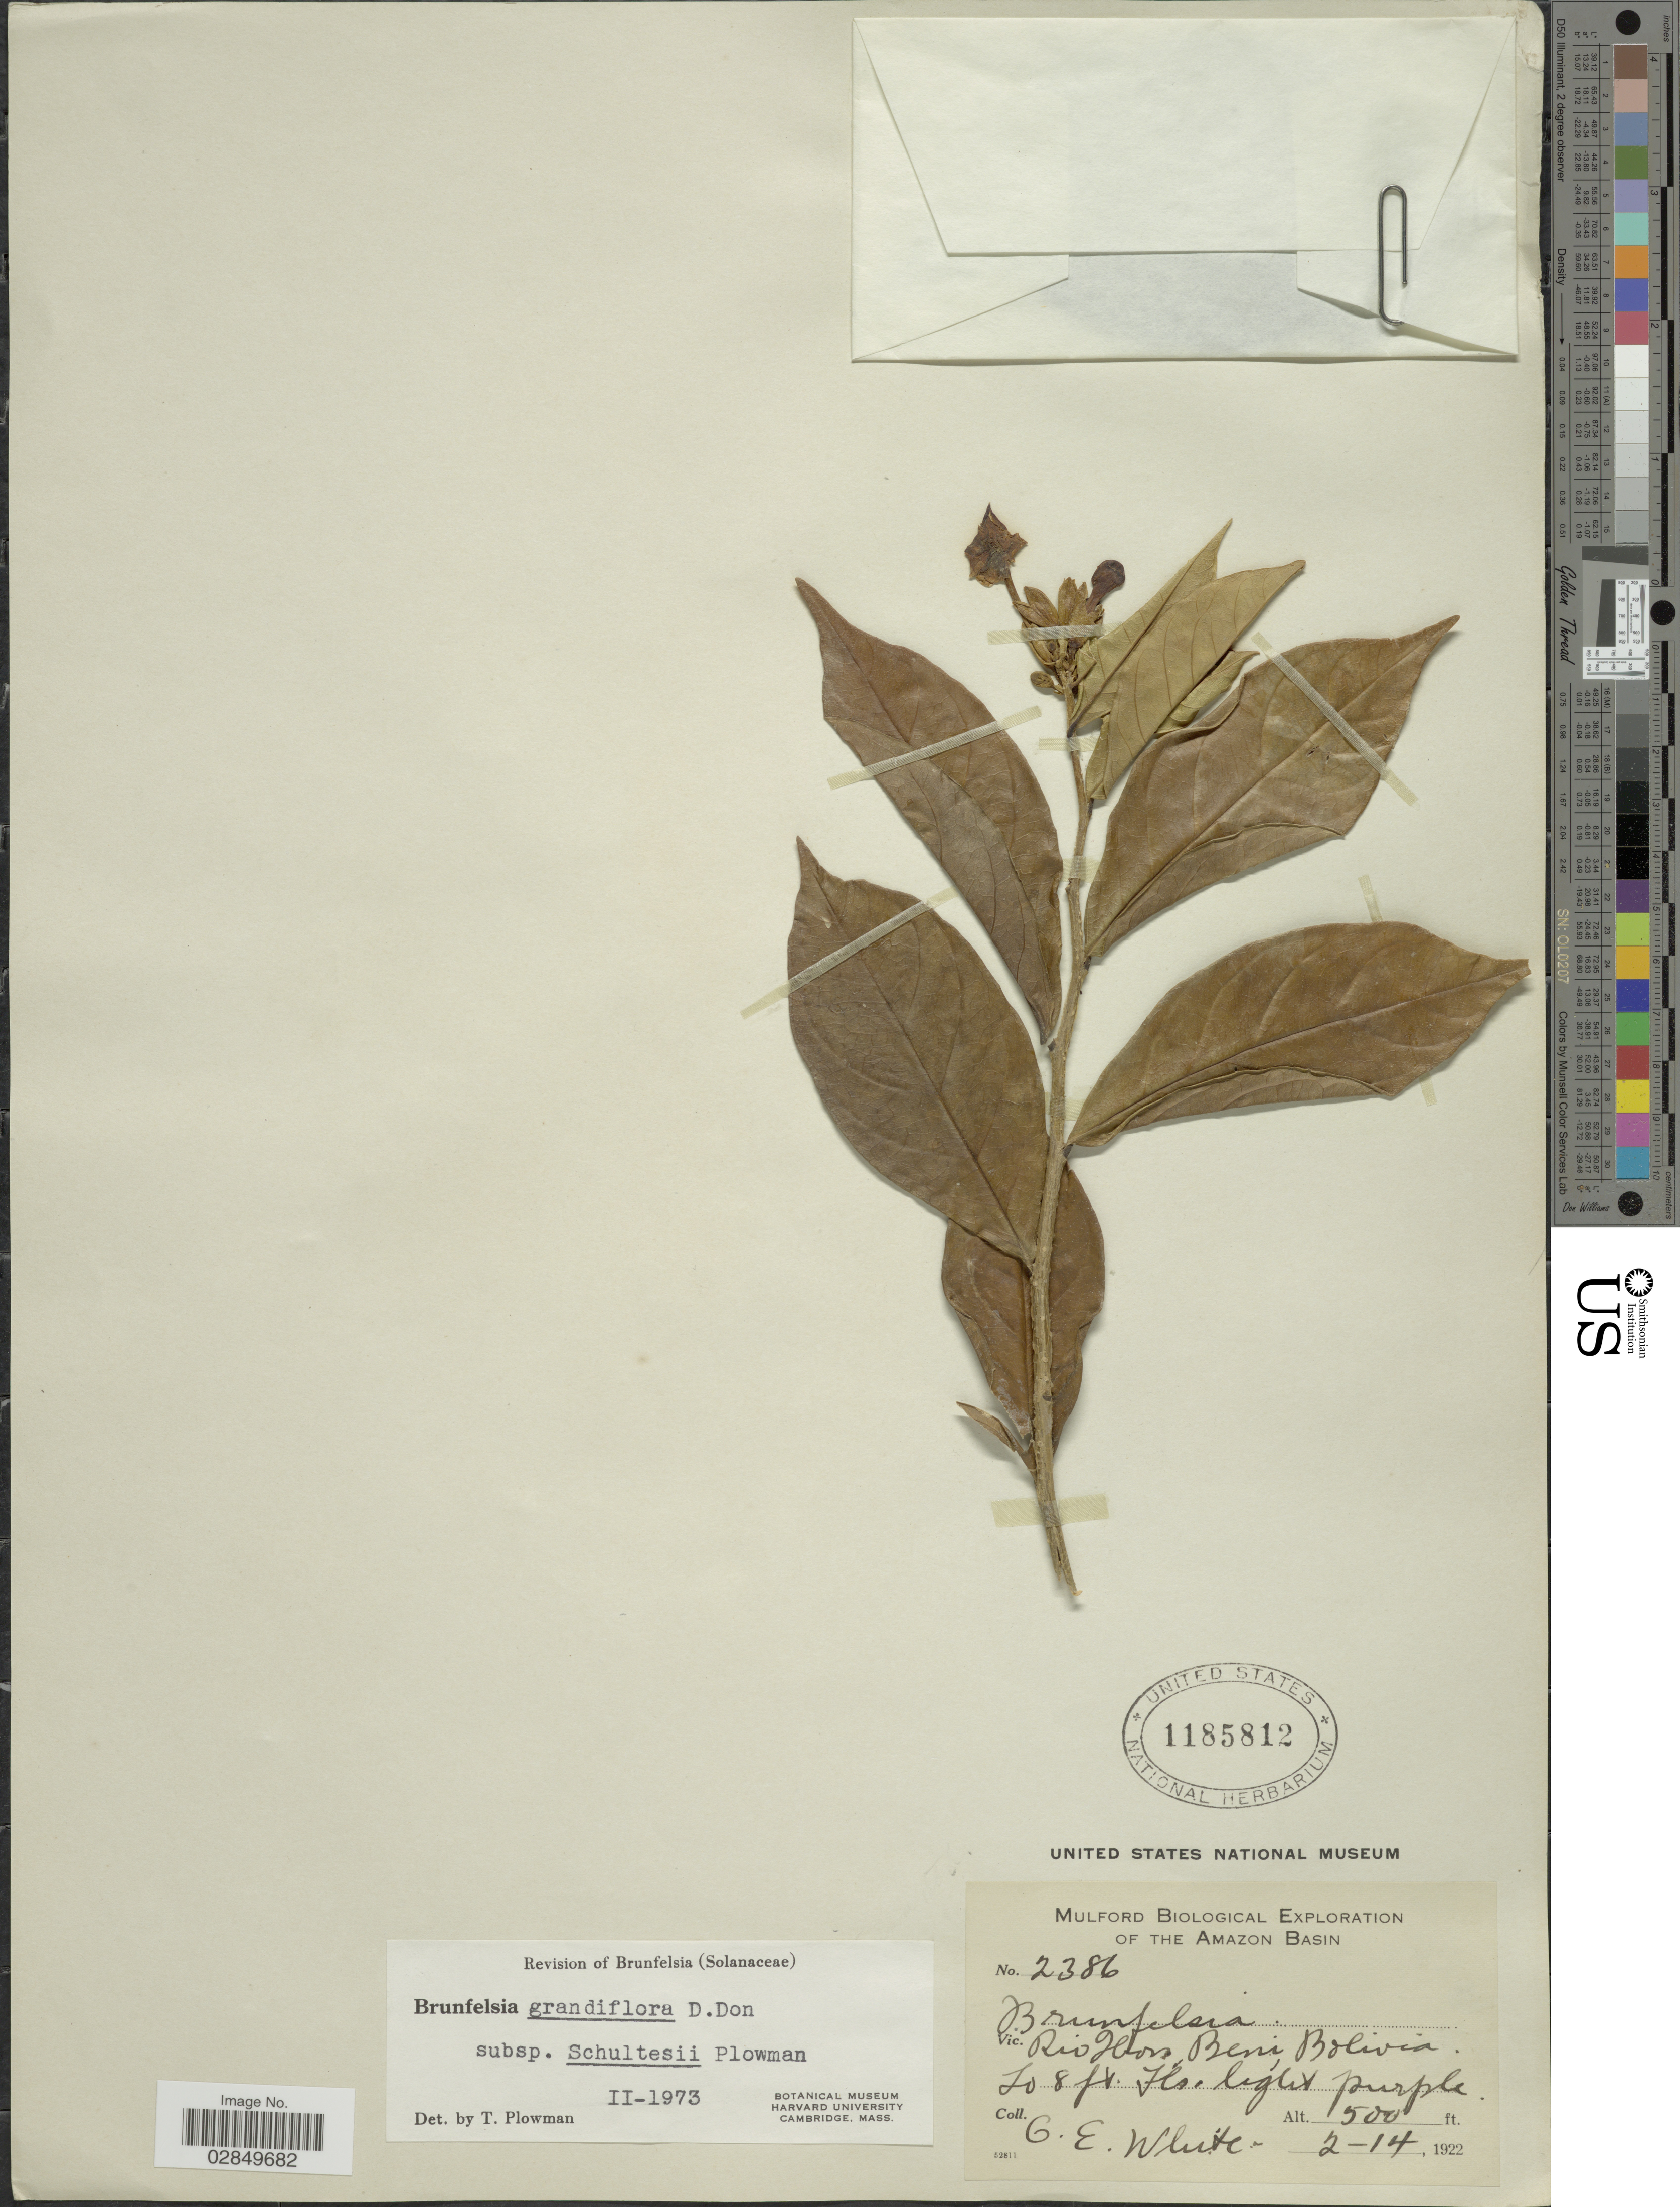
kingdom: Plantae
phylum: Tracheophyta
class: Magnoliopsida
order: Solanales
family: Solanaceae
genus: Brunfelsia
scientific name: Brunfelsia grandiflora subsp. schultesii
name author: Plowman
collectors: O. E. White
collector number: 2386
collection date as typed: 2-14-1922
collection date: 1922-02-14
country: Bolivia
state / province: Beni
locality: Rio Ibon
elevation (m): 152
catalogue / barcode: US 1185812